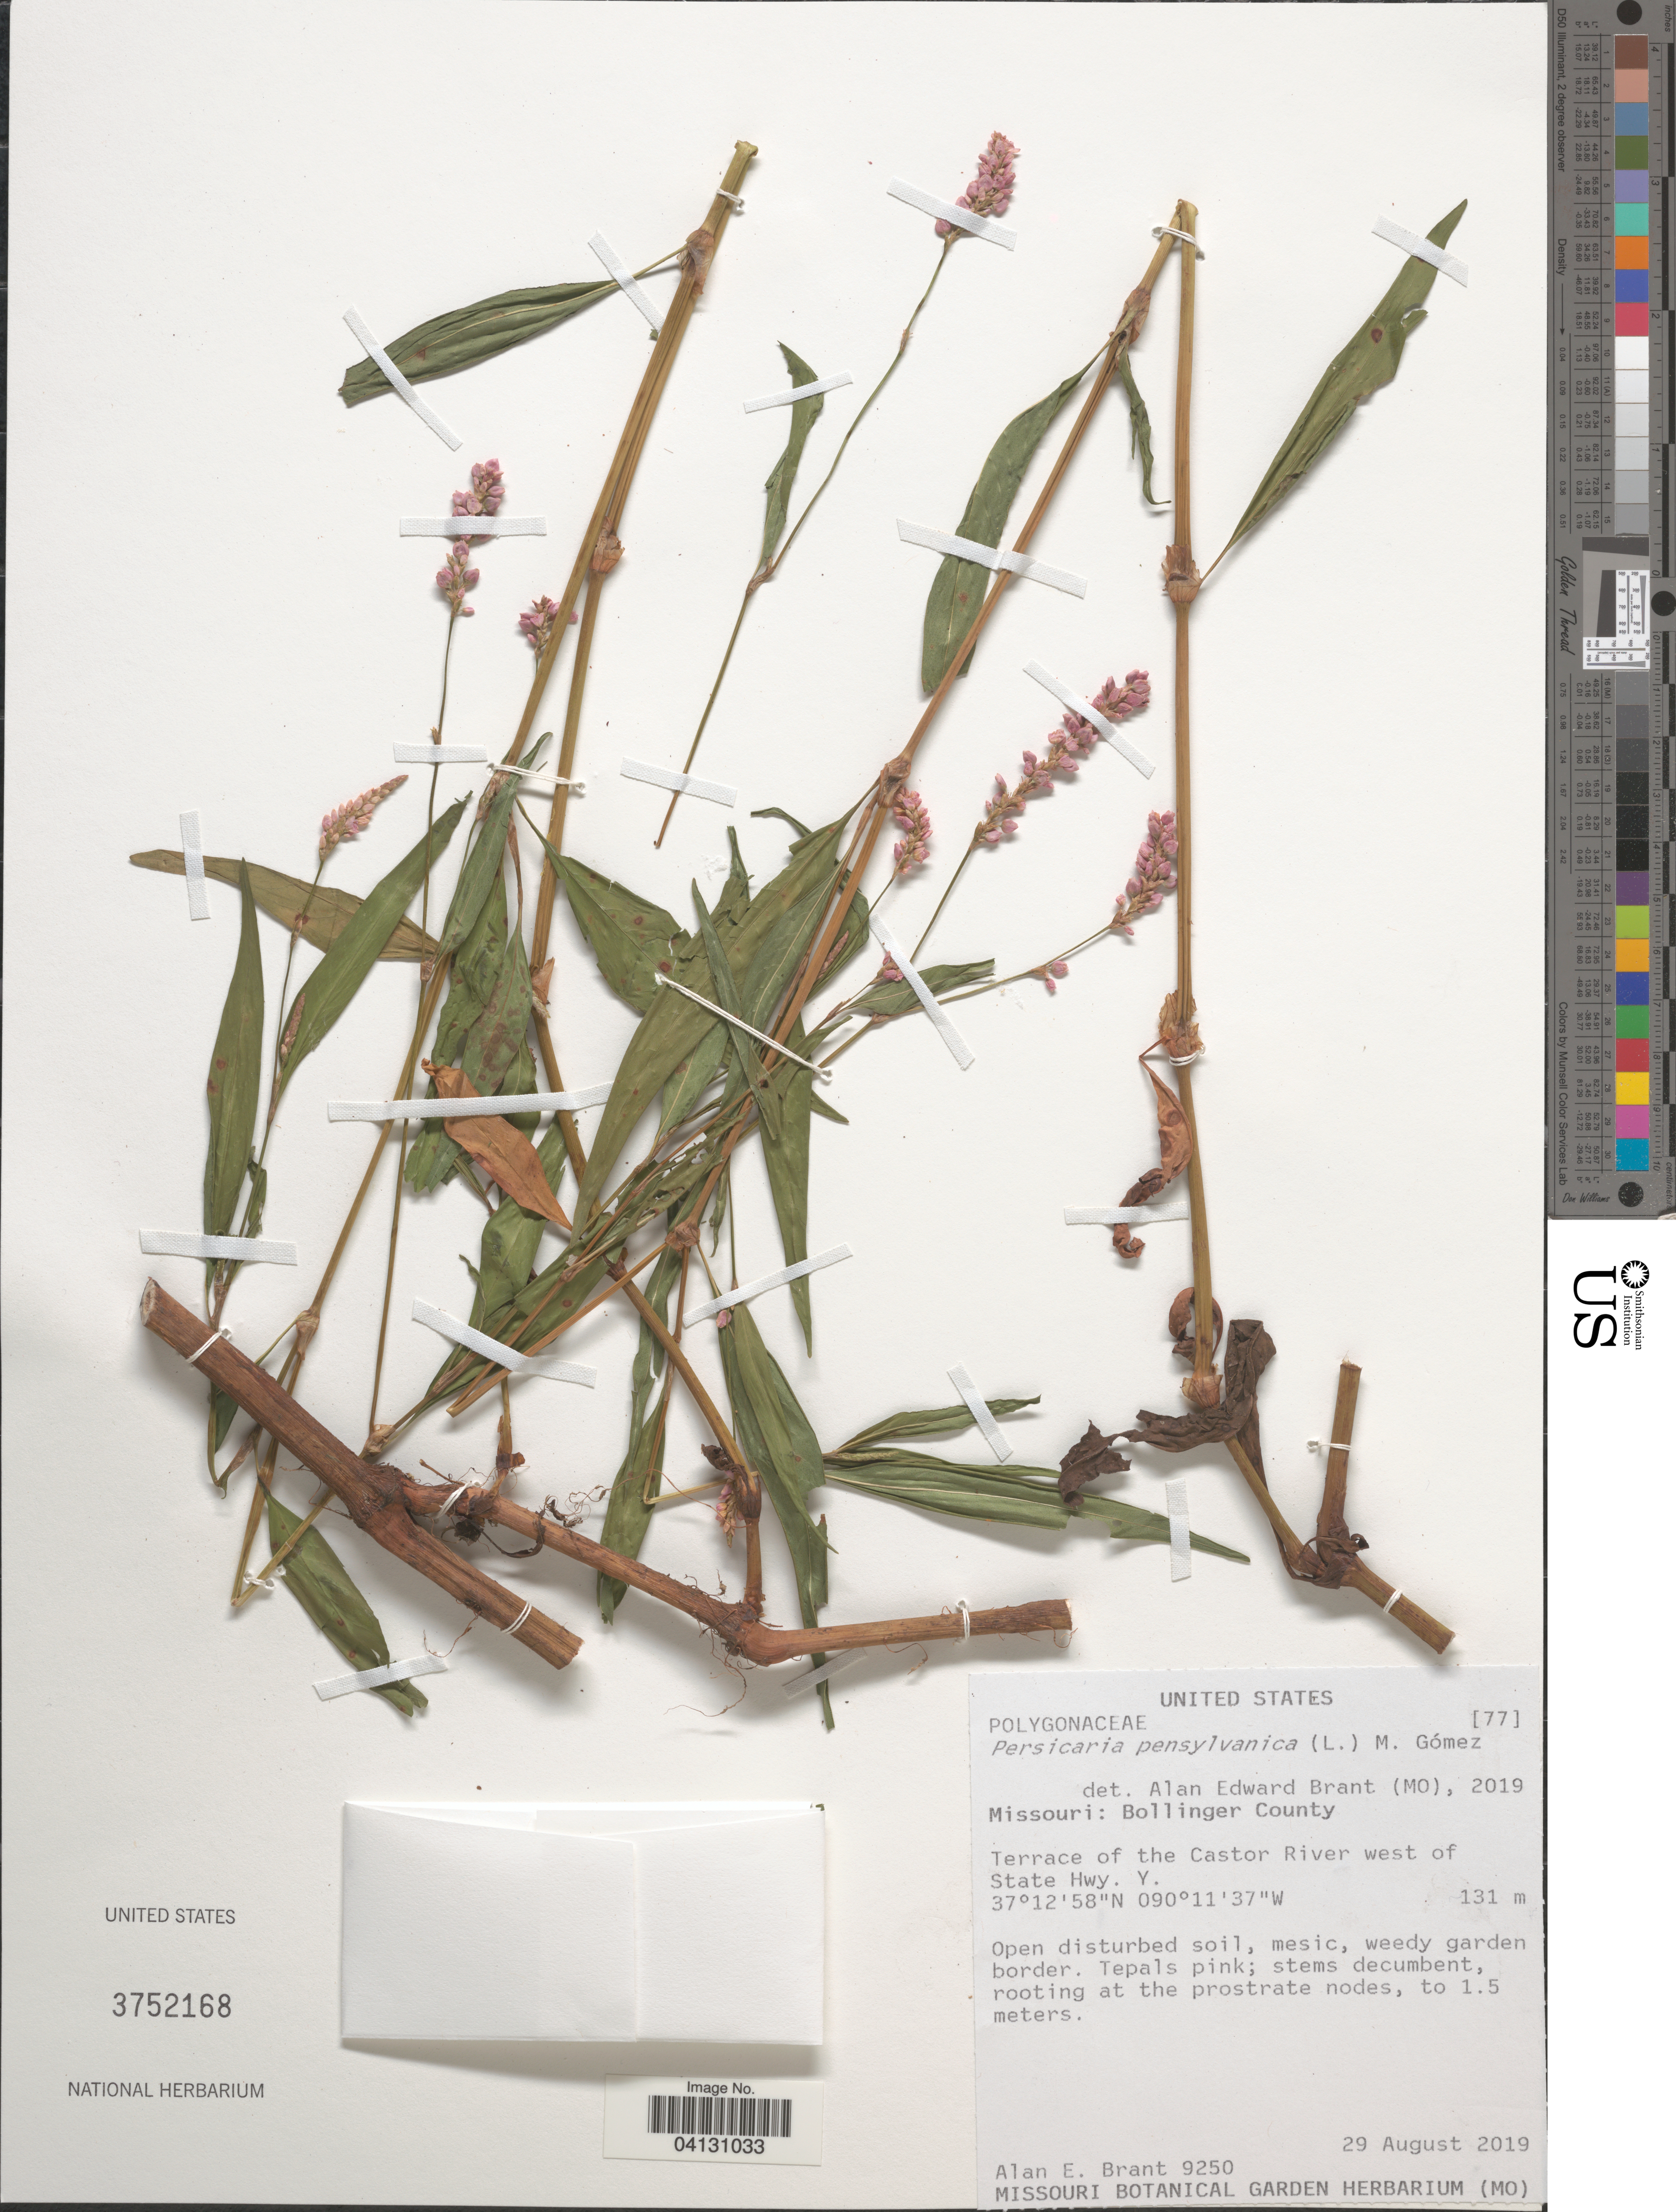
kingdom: Plantae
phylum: Tracheophyta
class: Magnoliopsida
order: Caryophyllales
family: Polygonaceae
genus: Persicaria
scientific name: Persicaria pensylvanica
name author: (L.) M. Gómez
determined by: Atha, D. E.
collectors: A. Brant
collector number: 9250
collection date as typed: Transcribed d/m/y: 29/8/2019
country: United States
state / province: Missouri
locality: Bollinger County. Terrace of the Castor River west of State Hwy. Y.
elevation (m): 131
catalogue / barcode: US 3752168